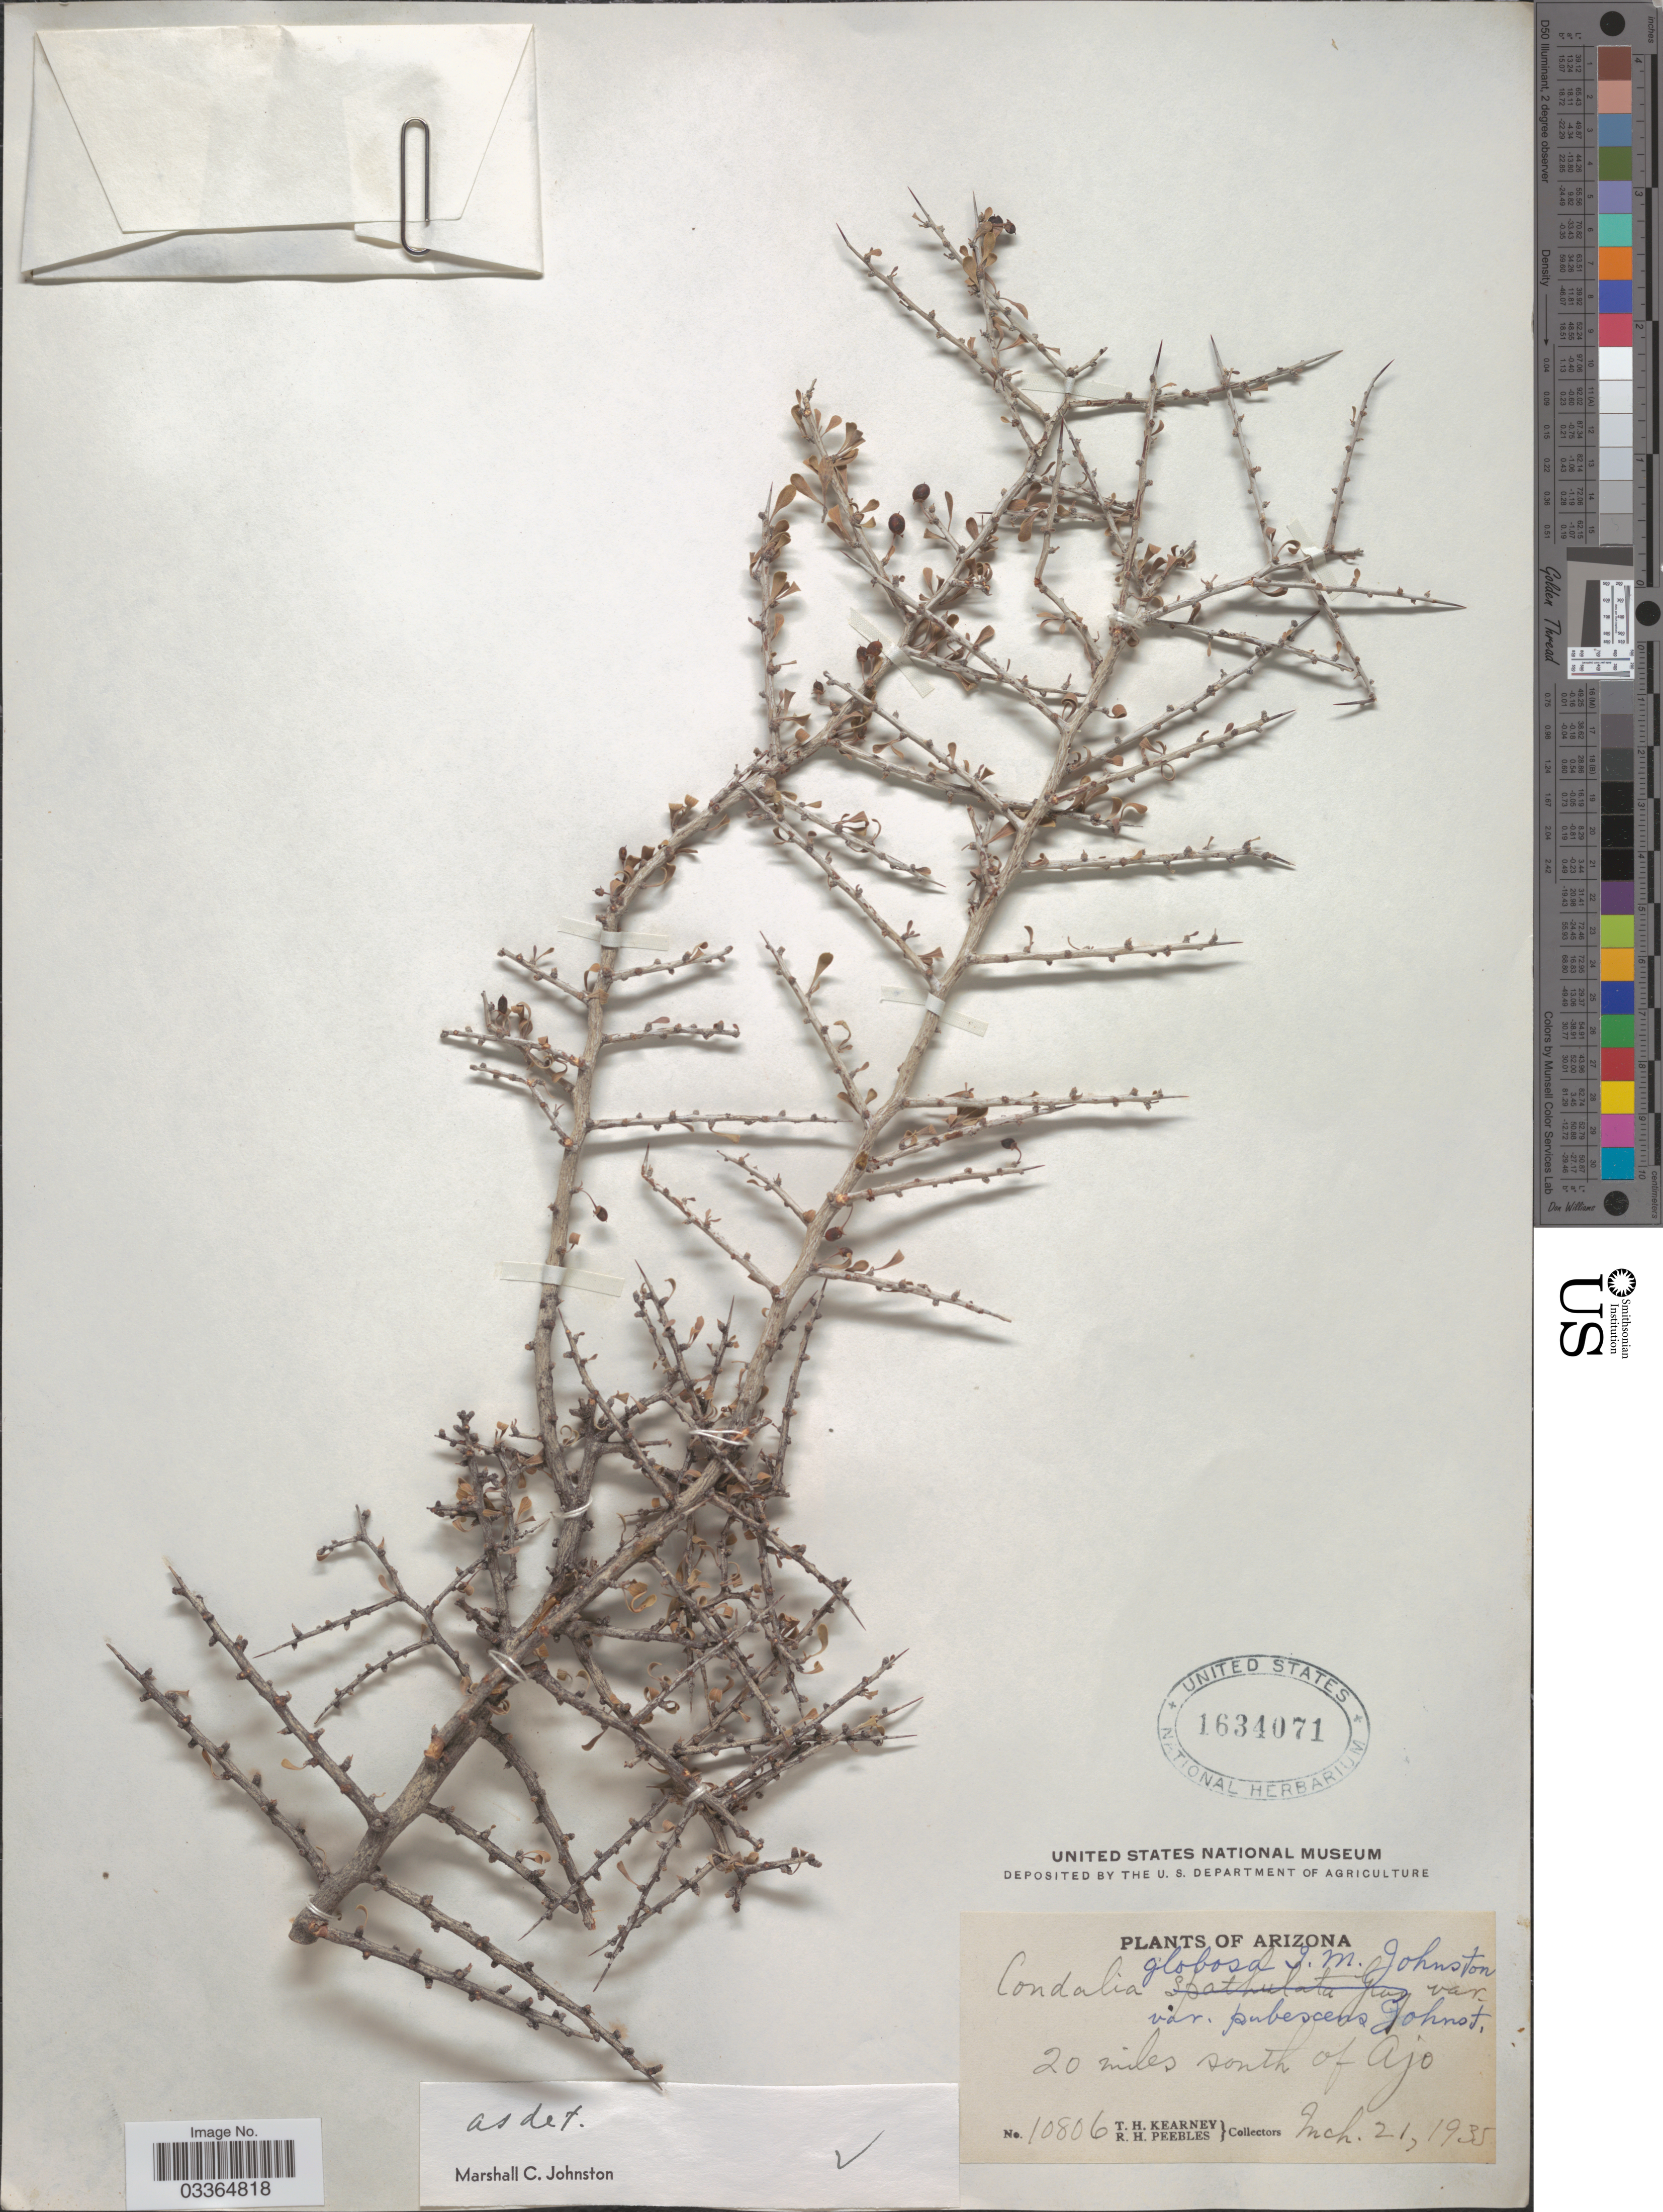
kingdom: Plantae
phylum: Tracheophyta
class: Magnoliopsida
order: Rosales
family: Rhamnaceae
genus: Condalia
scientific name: Condalia globosa var. pubescens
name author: I.M. Johnst.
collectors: T. H. Kearney & R. H. Peebles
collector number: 10806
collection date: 1935-03-21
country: United States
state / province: Arizona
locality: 20 miles south of Ajo.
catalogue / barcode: US 1634071